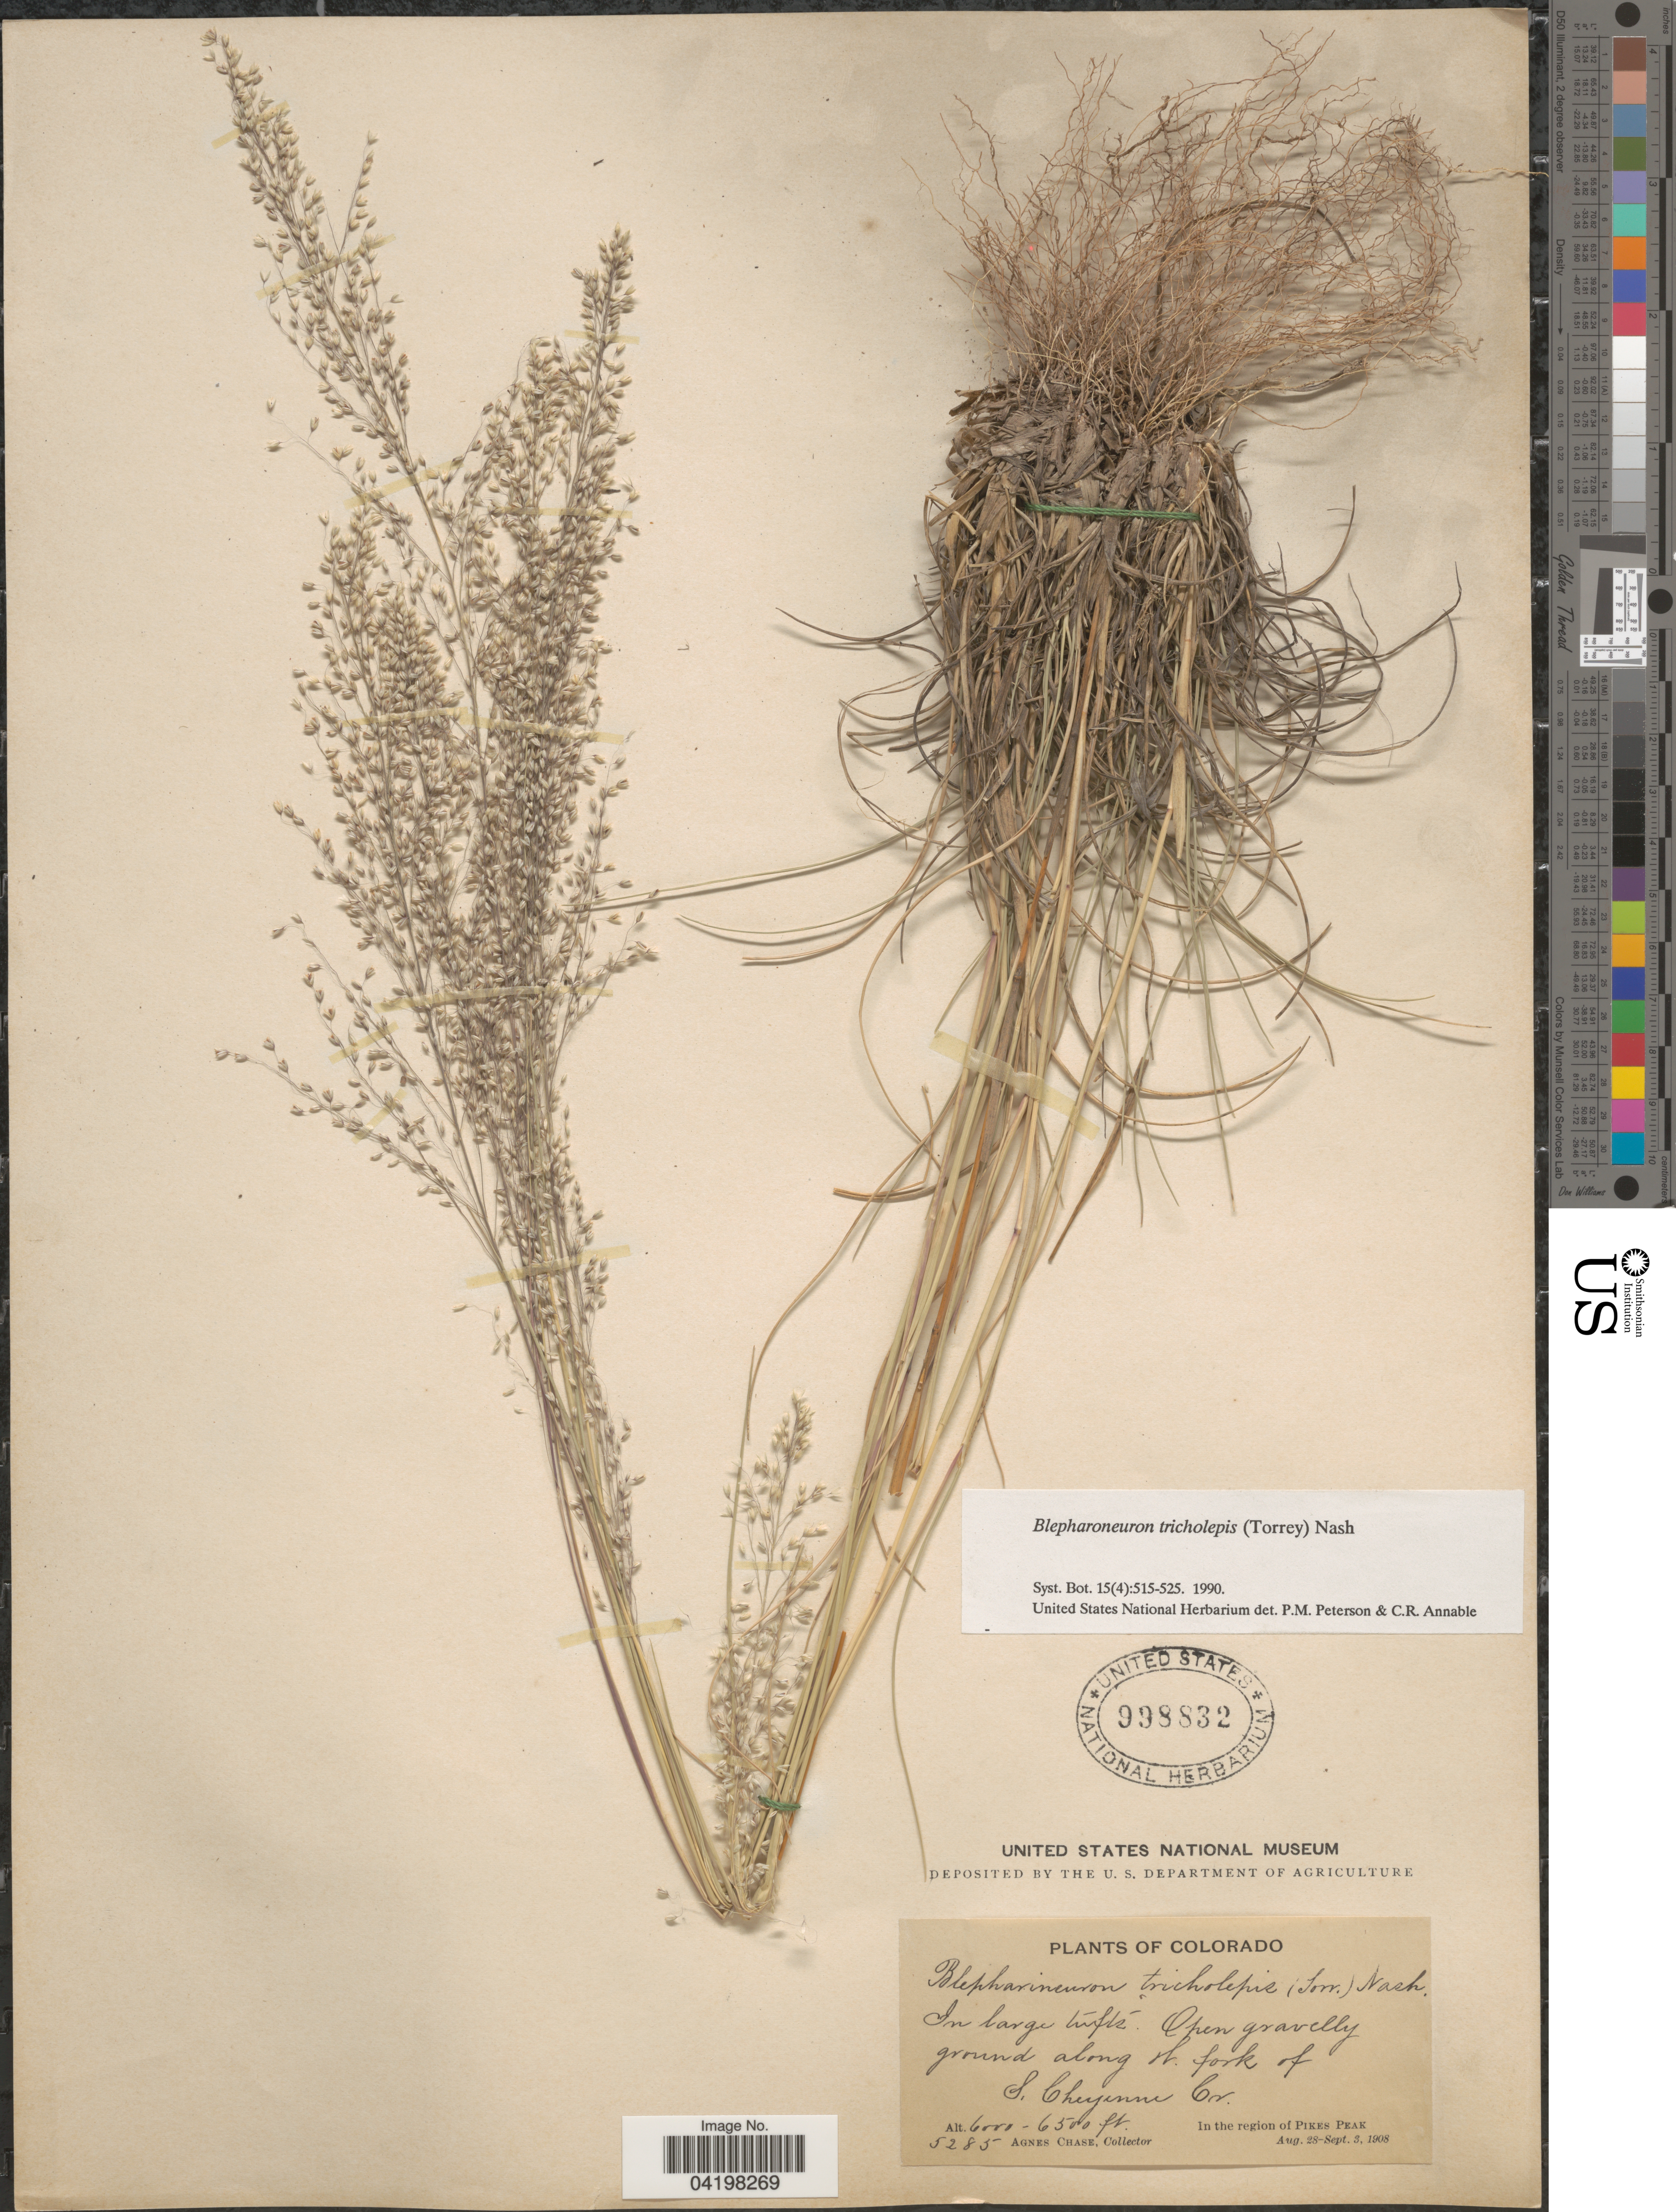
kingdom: Plantae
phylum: Tracheophyta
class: Liliopsida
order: Poales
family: Poaceae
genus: Muhlenbergia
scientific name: Muhlenbergia tricholepis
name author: (Torr.) Columbus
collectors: A. Chase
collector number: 5285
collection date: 1908-08-28/1908-09-03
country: United States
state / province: Colorado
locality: Open gravelly ground along W. fork of S. Cheyenne Cr. In the region of Pikes Peak.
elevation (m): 1829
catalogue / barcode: US 998832